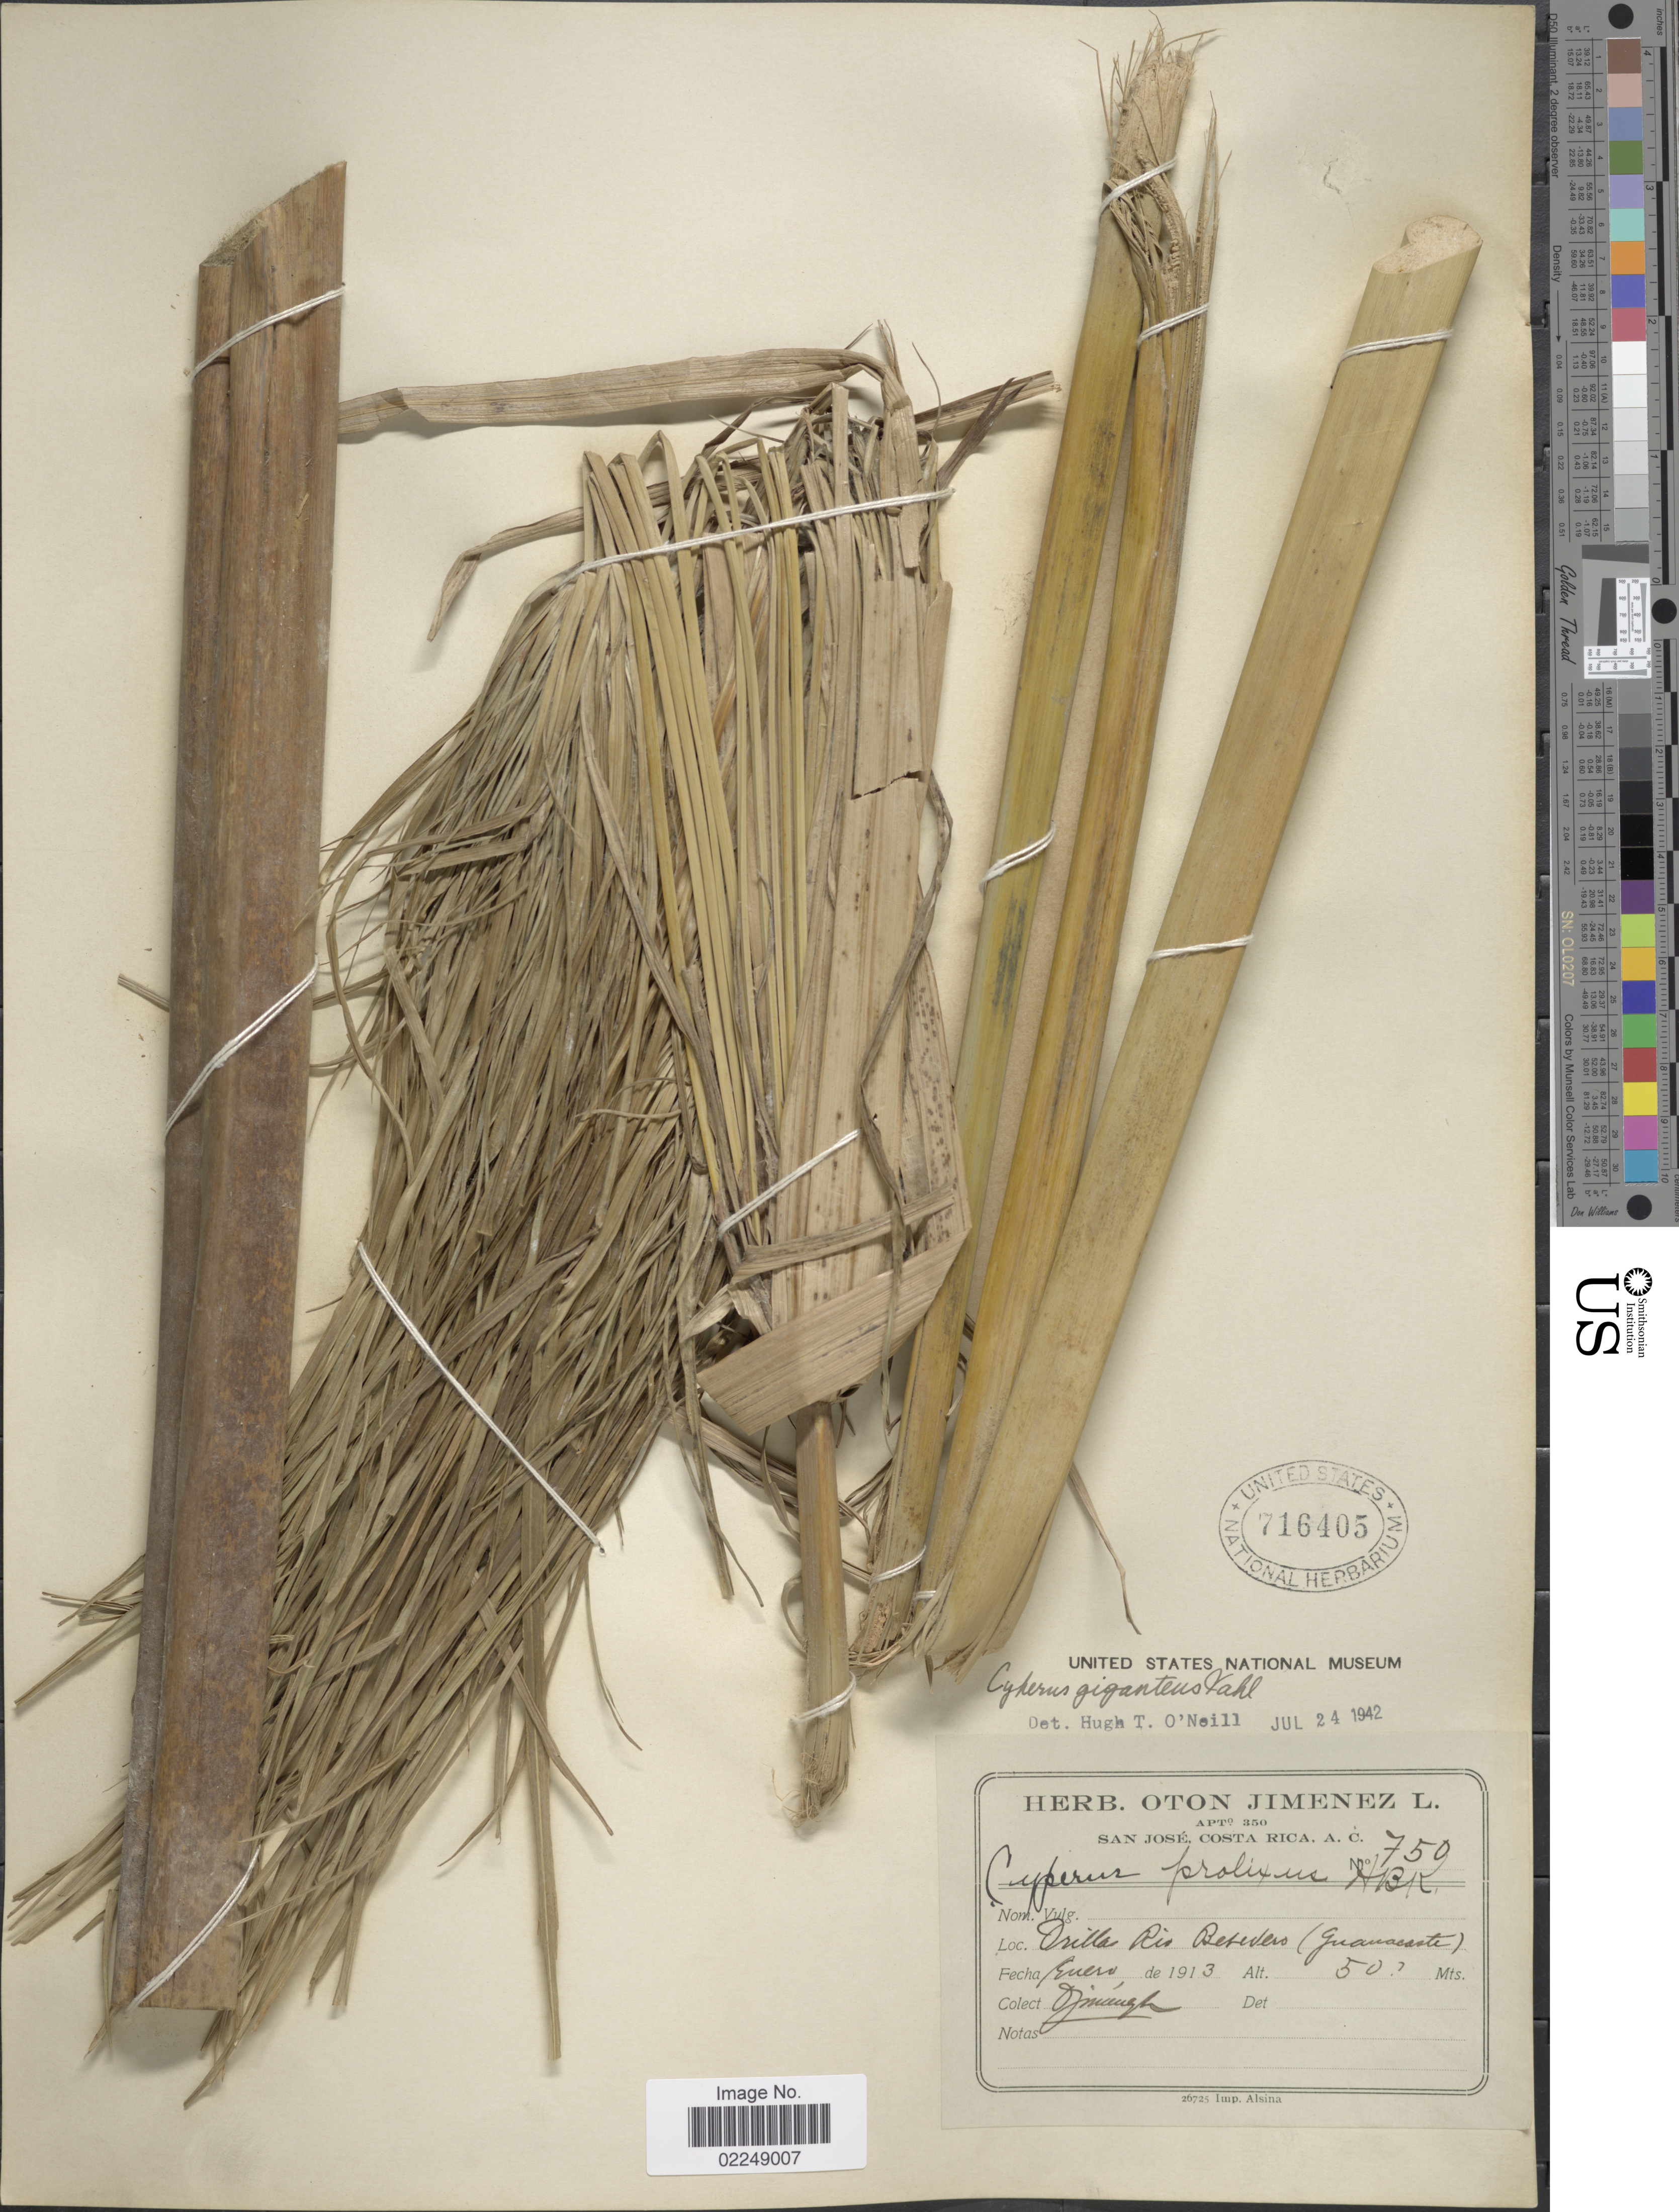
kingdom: Plantae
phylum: Tracheophyta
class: Liliopsida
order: Poales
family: Cyperaceae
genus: Cyperus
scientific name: Cyperus giganteus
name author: Vahl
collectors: O. Jimenez L.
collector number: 750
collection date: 1913-01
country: Costa Rica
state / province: Guanacaste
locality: Orilla Rio Bebedero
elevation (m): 50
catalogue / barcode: US 716405